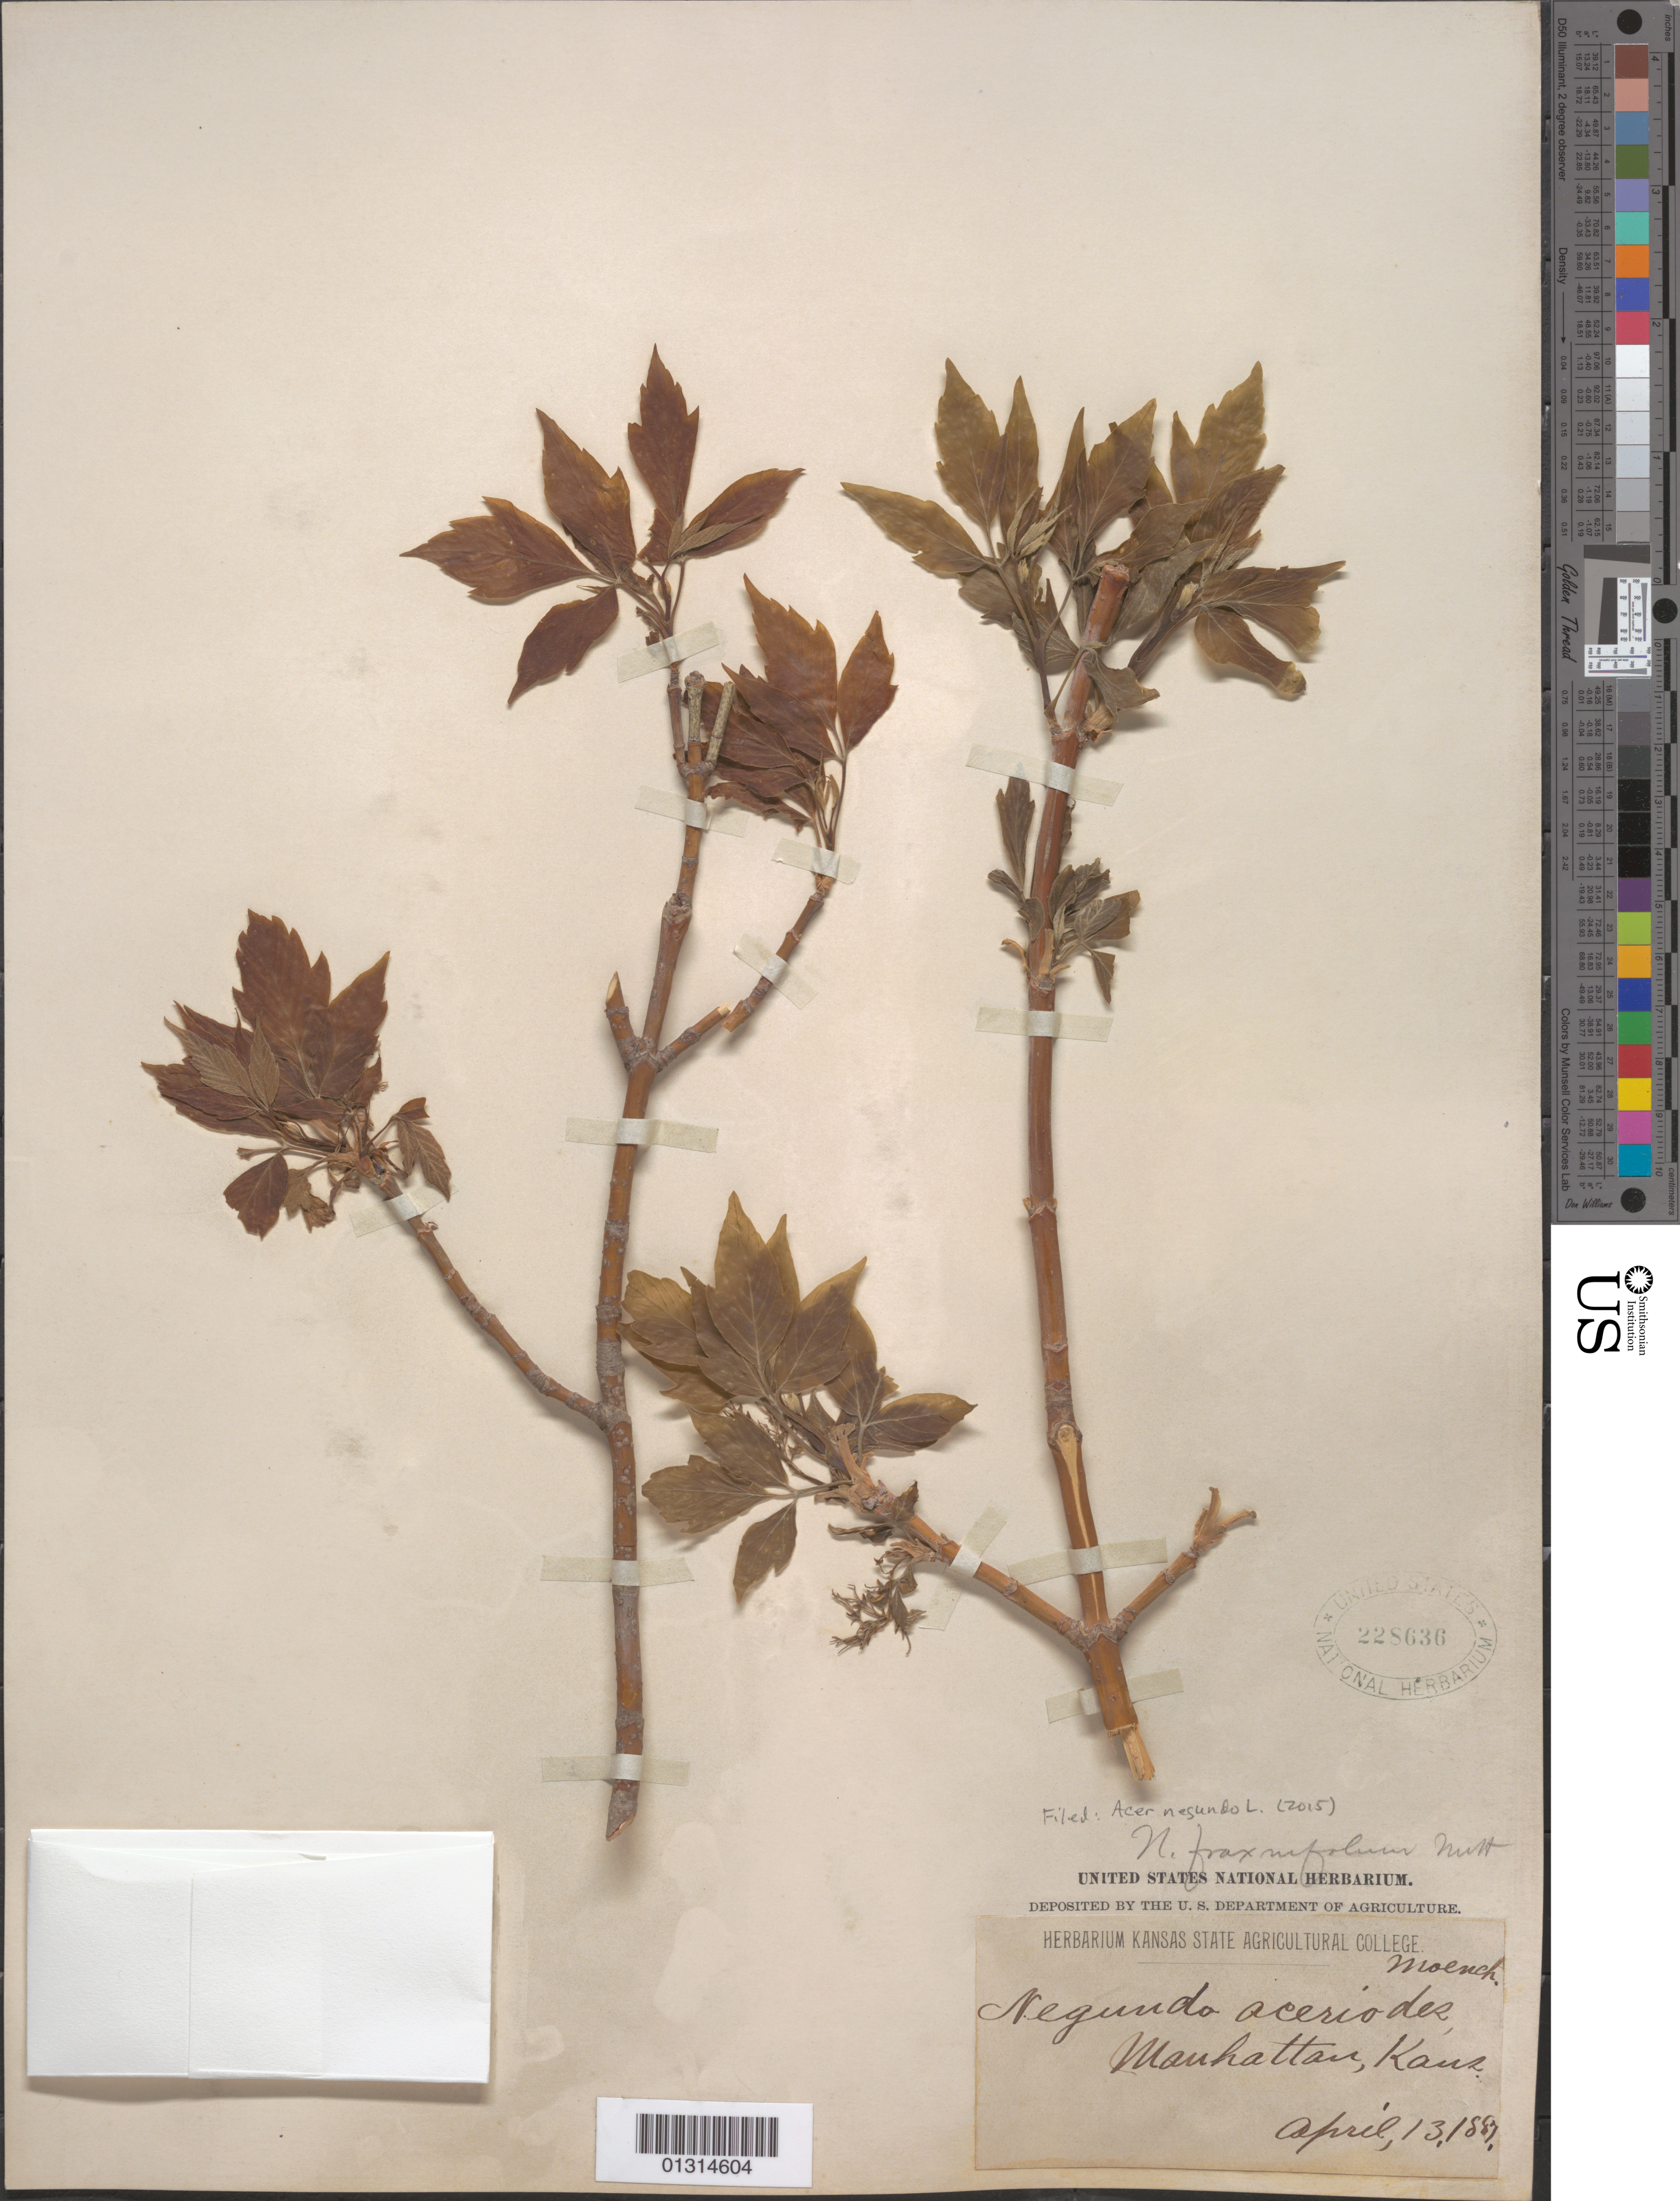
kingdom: Plantae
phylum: Tracheophyta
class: Magnoliopsida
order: Sapindales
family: Sapindaceae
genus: Acer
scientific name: Acer negundo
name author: L.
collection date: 1887-04-13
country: United States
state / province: Kansas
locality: Manhattan.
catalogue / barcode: US 228636